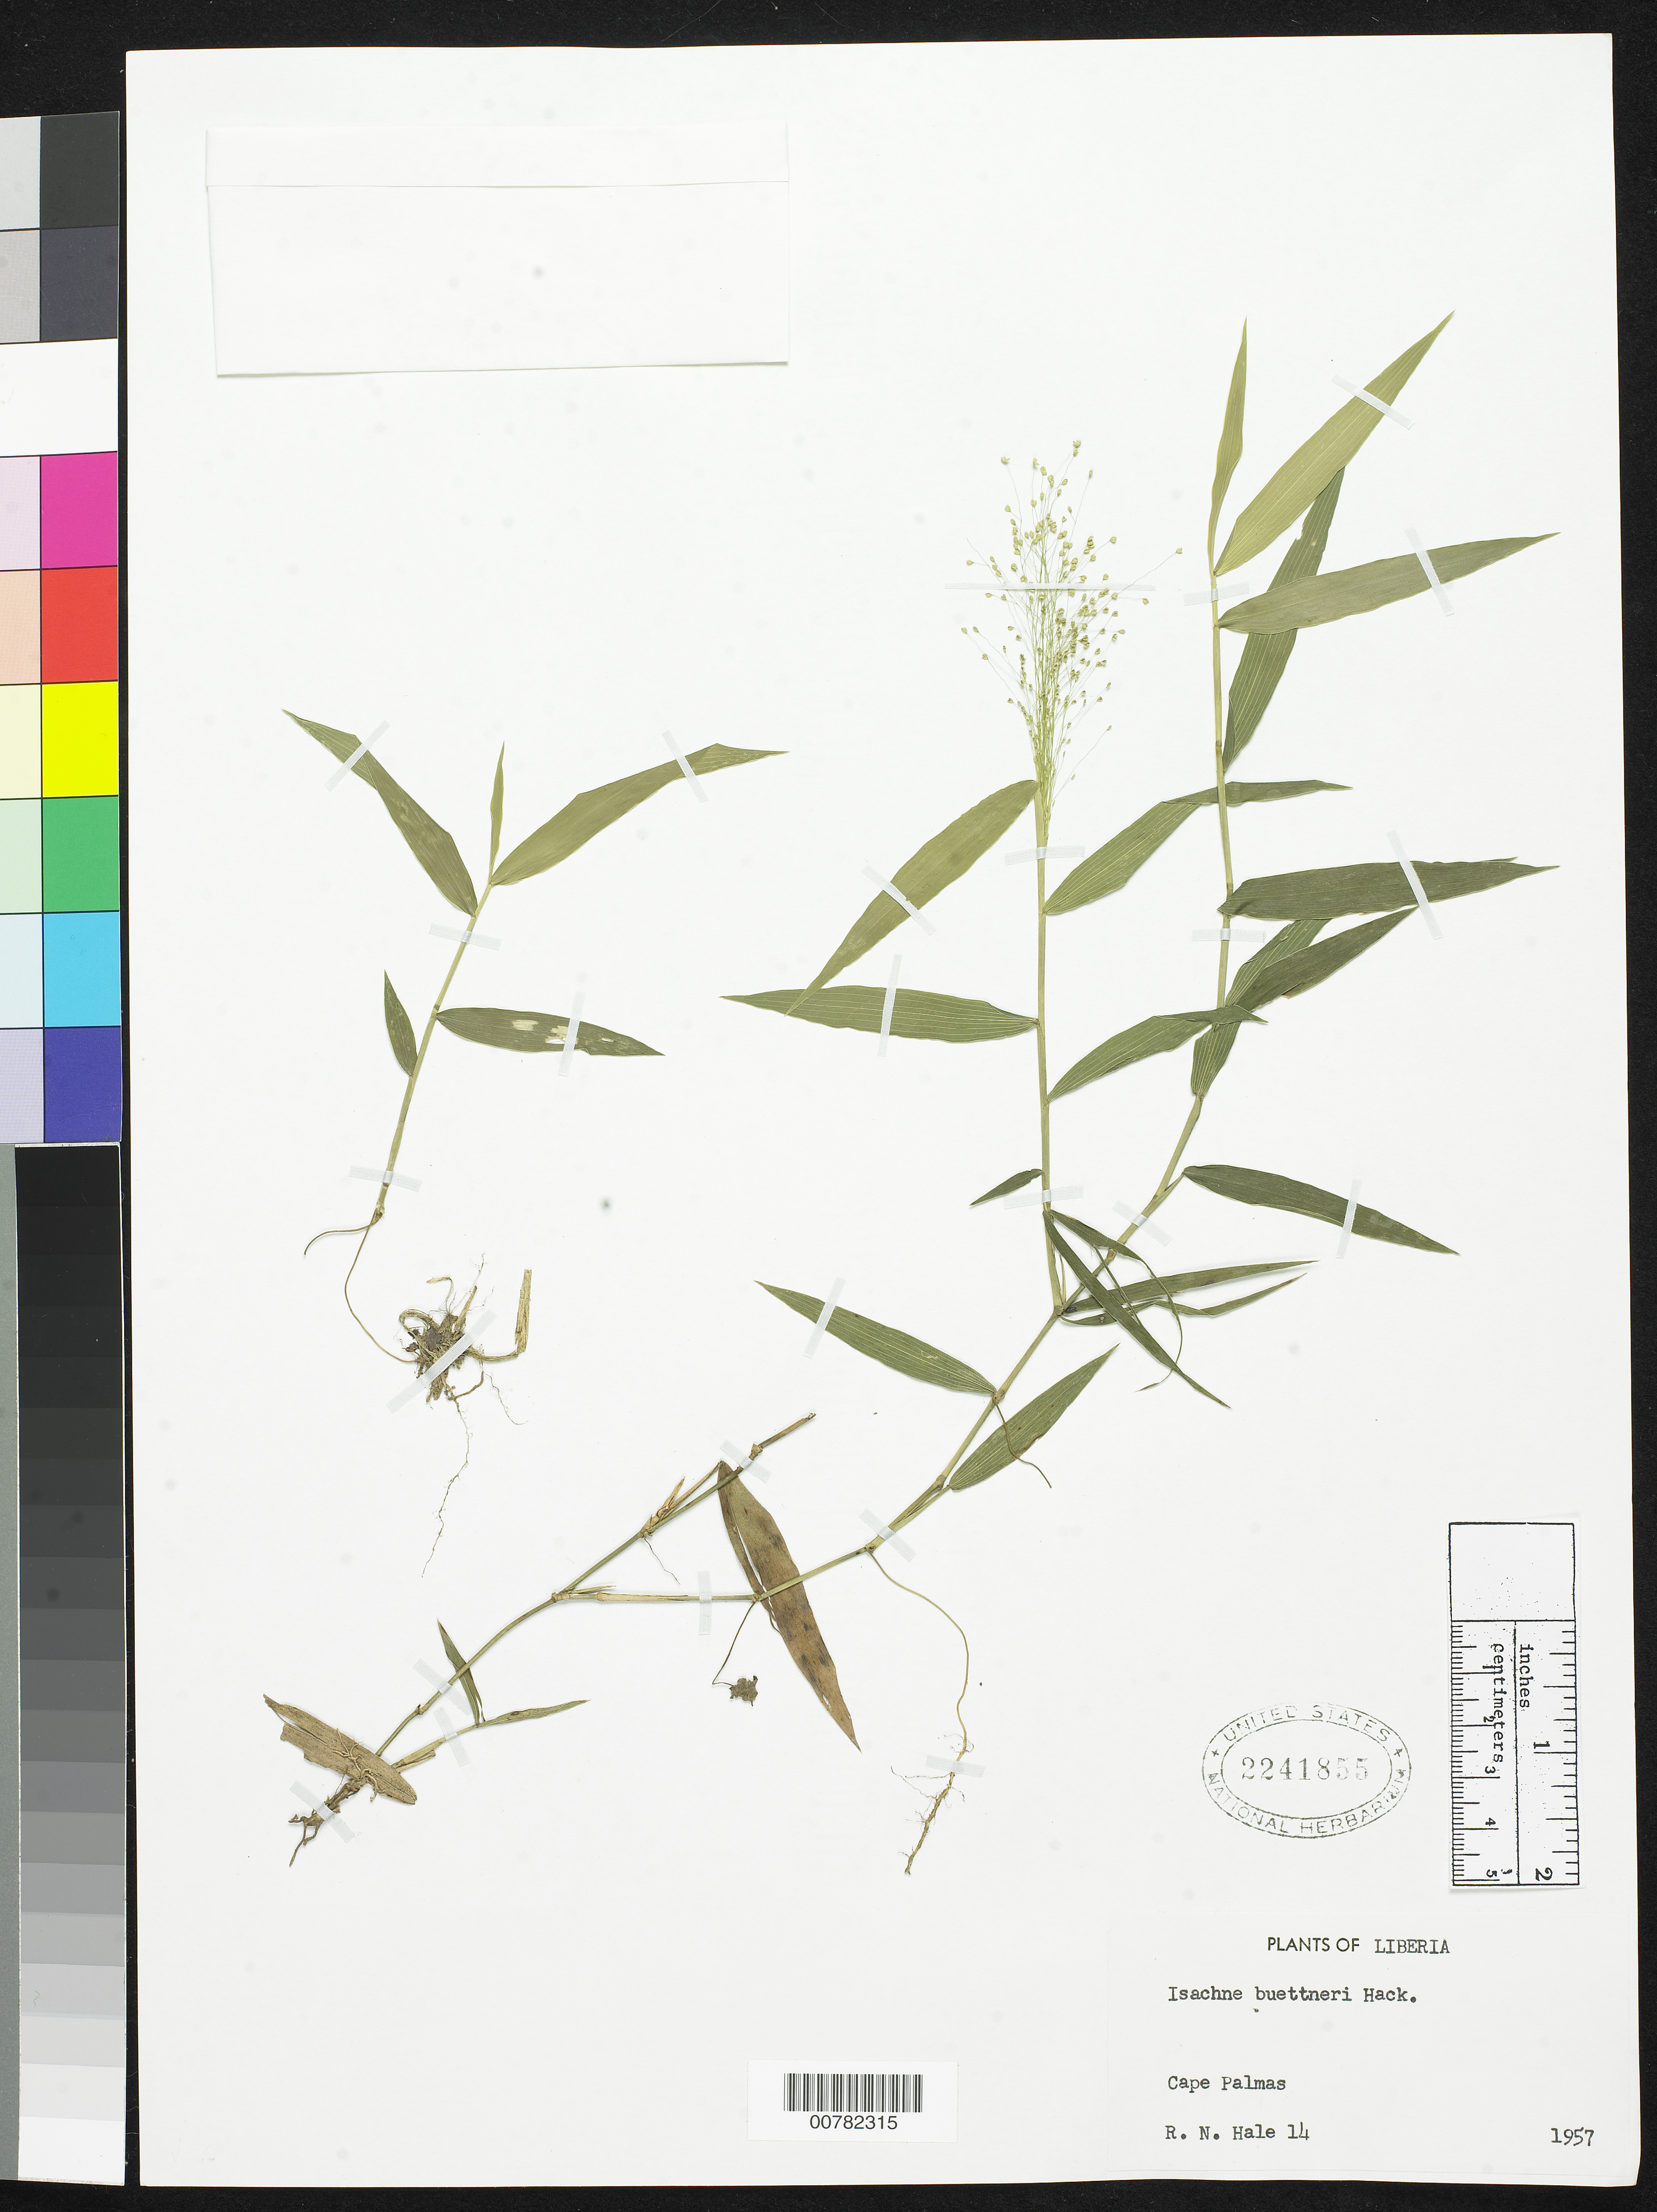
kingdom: Plantae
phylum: Tracheophyta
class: Liliopsida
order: Poales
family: Poaceae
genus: Isachne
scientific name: Isachne buettneri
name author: Hack.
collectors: R. N. Hale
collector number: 14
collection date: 1957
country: Liberia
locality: Cape Palmas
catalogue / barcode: US 2241855